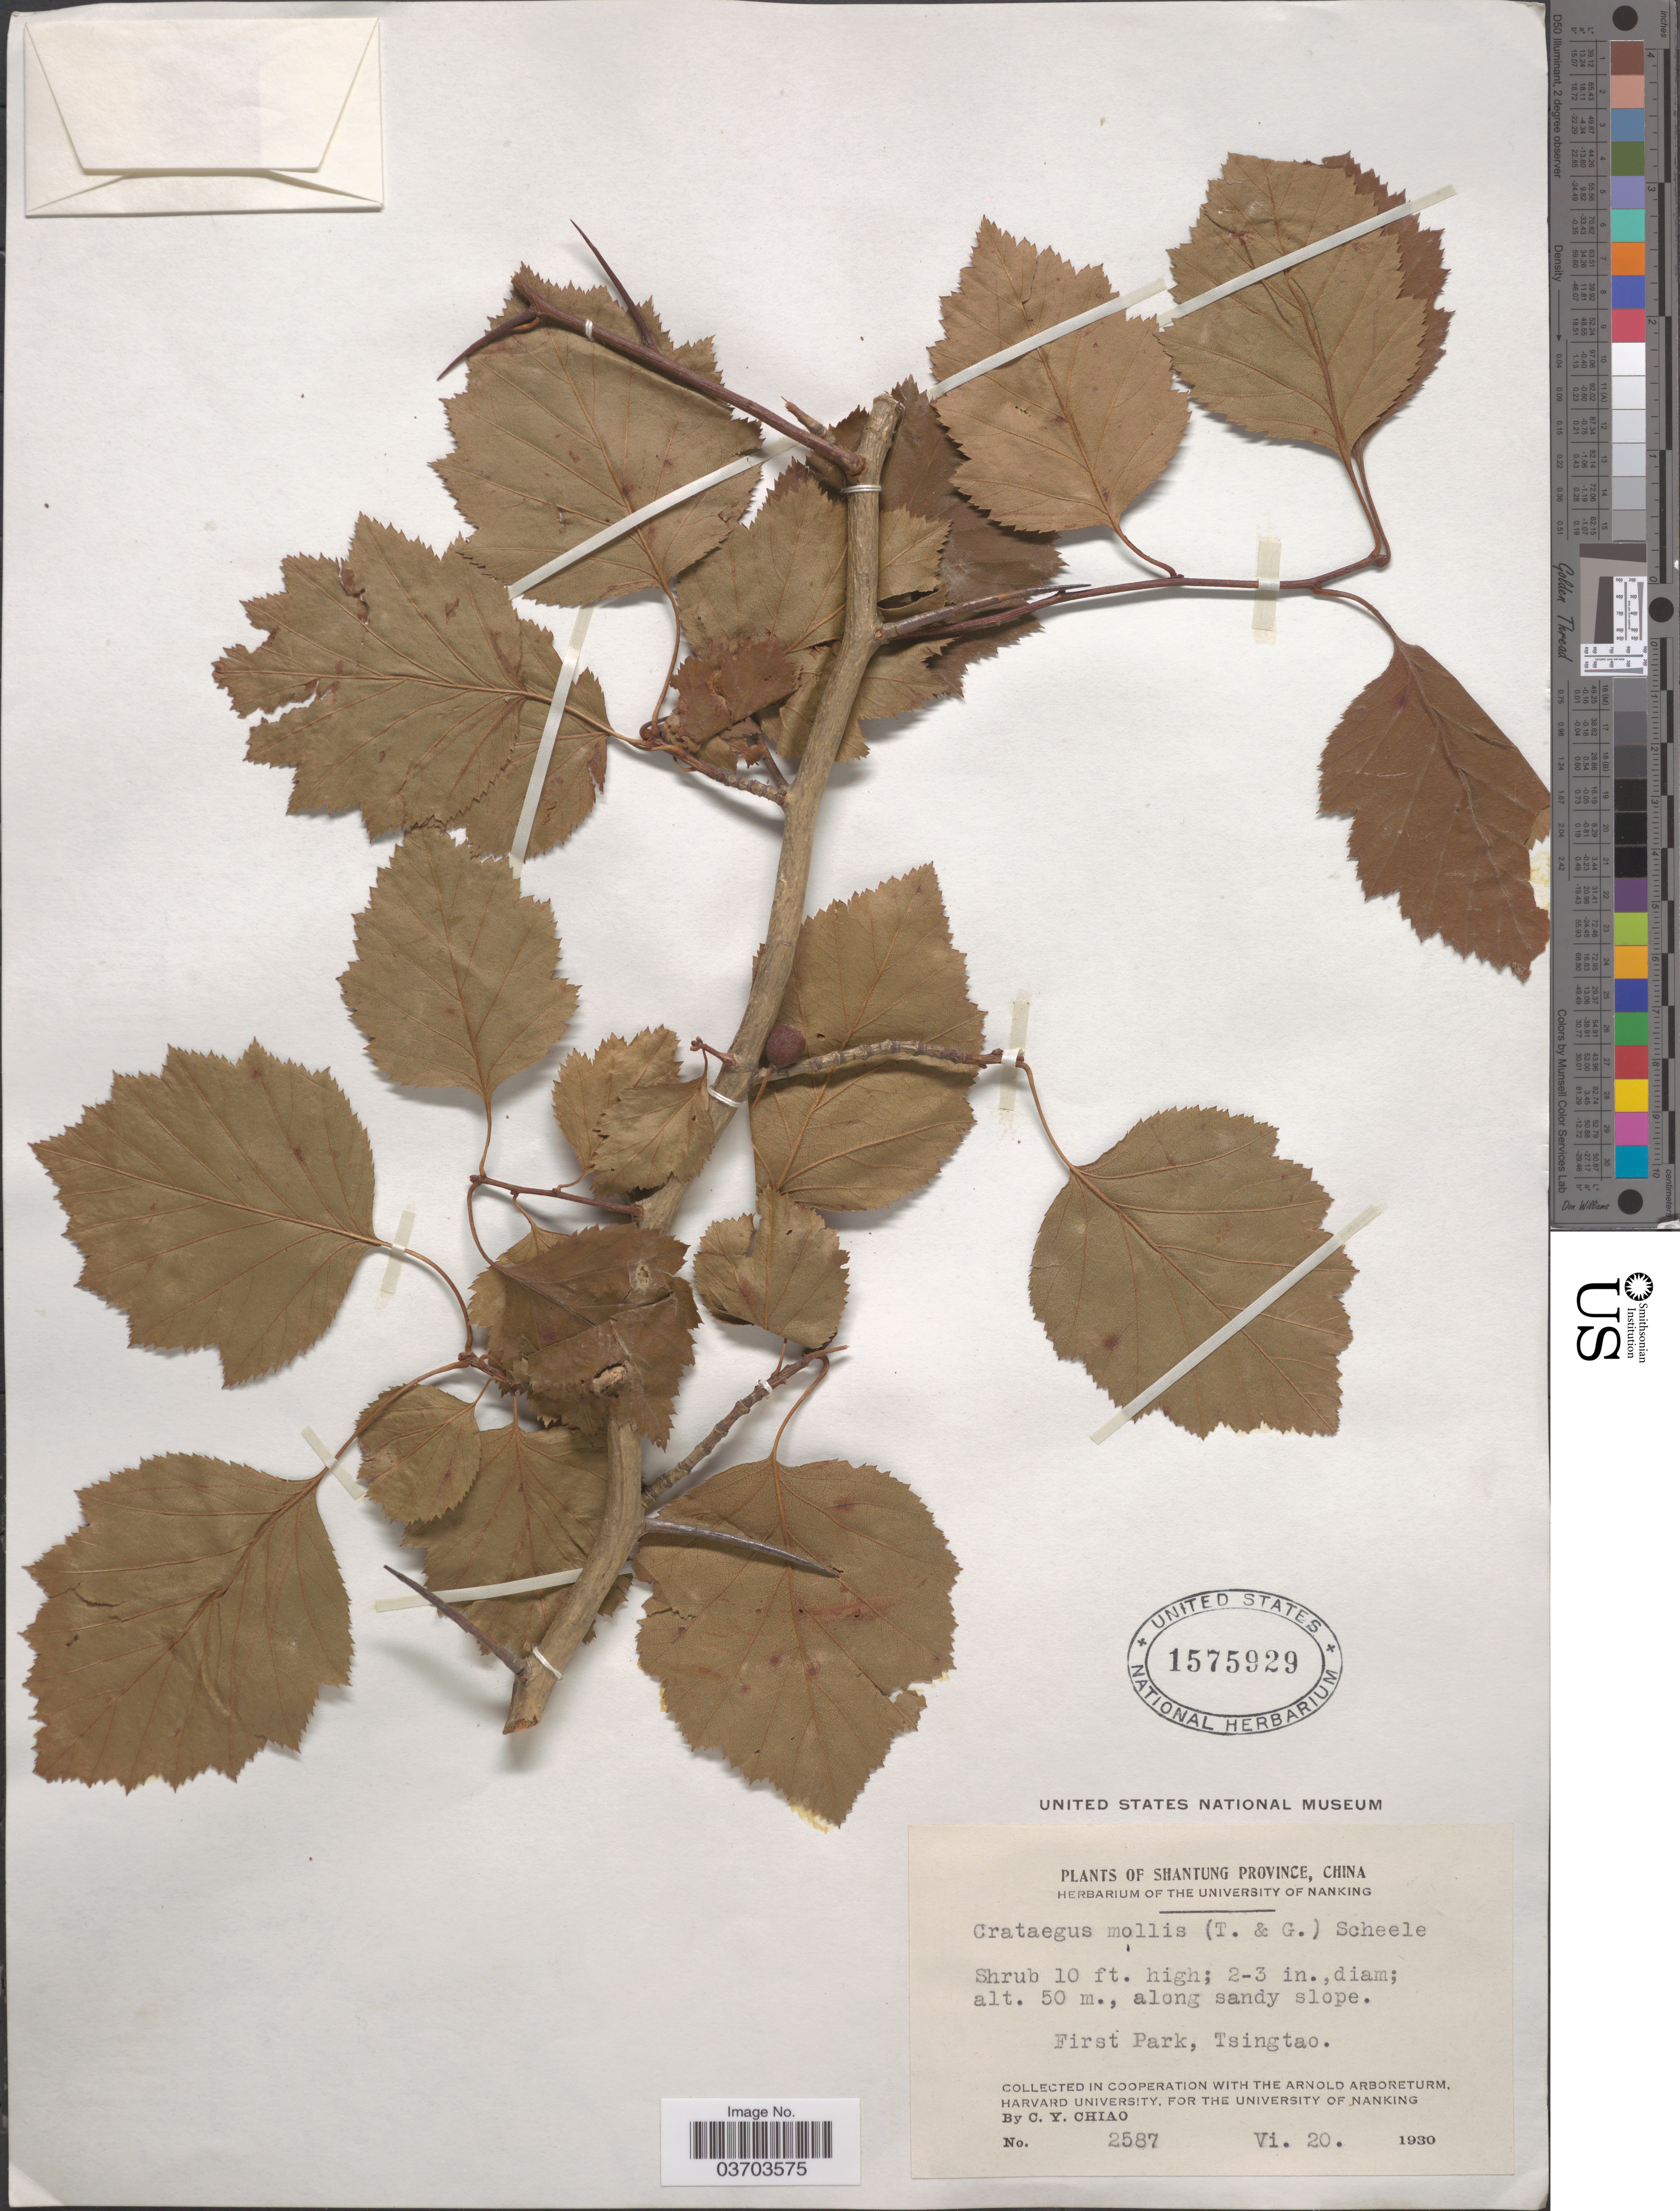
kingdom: Plantae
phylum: Tracheophyta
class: Magnoliopsida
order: Rosales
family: Rosaceae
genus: Crataegus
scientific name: Crataegus mollis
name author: (Torr. & A. Gray) Scheele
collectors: C. Y. Chiao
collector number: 2587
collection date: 1930-06-20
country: China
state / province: Shandong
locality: Shantung Province. First Park, Tsingtao.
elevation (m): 50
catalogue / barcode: US 1575929